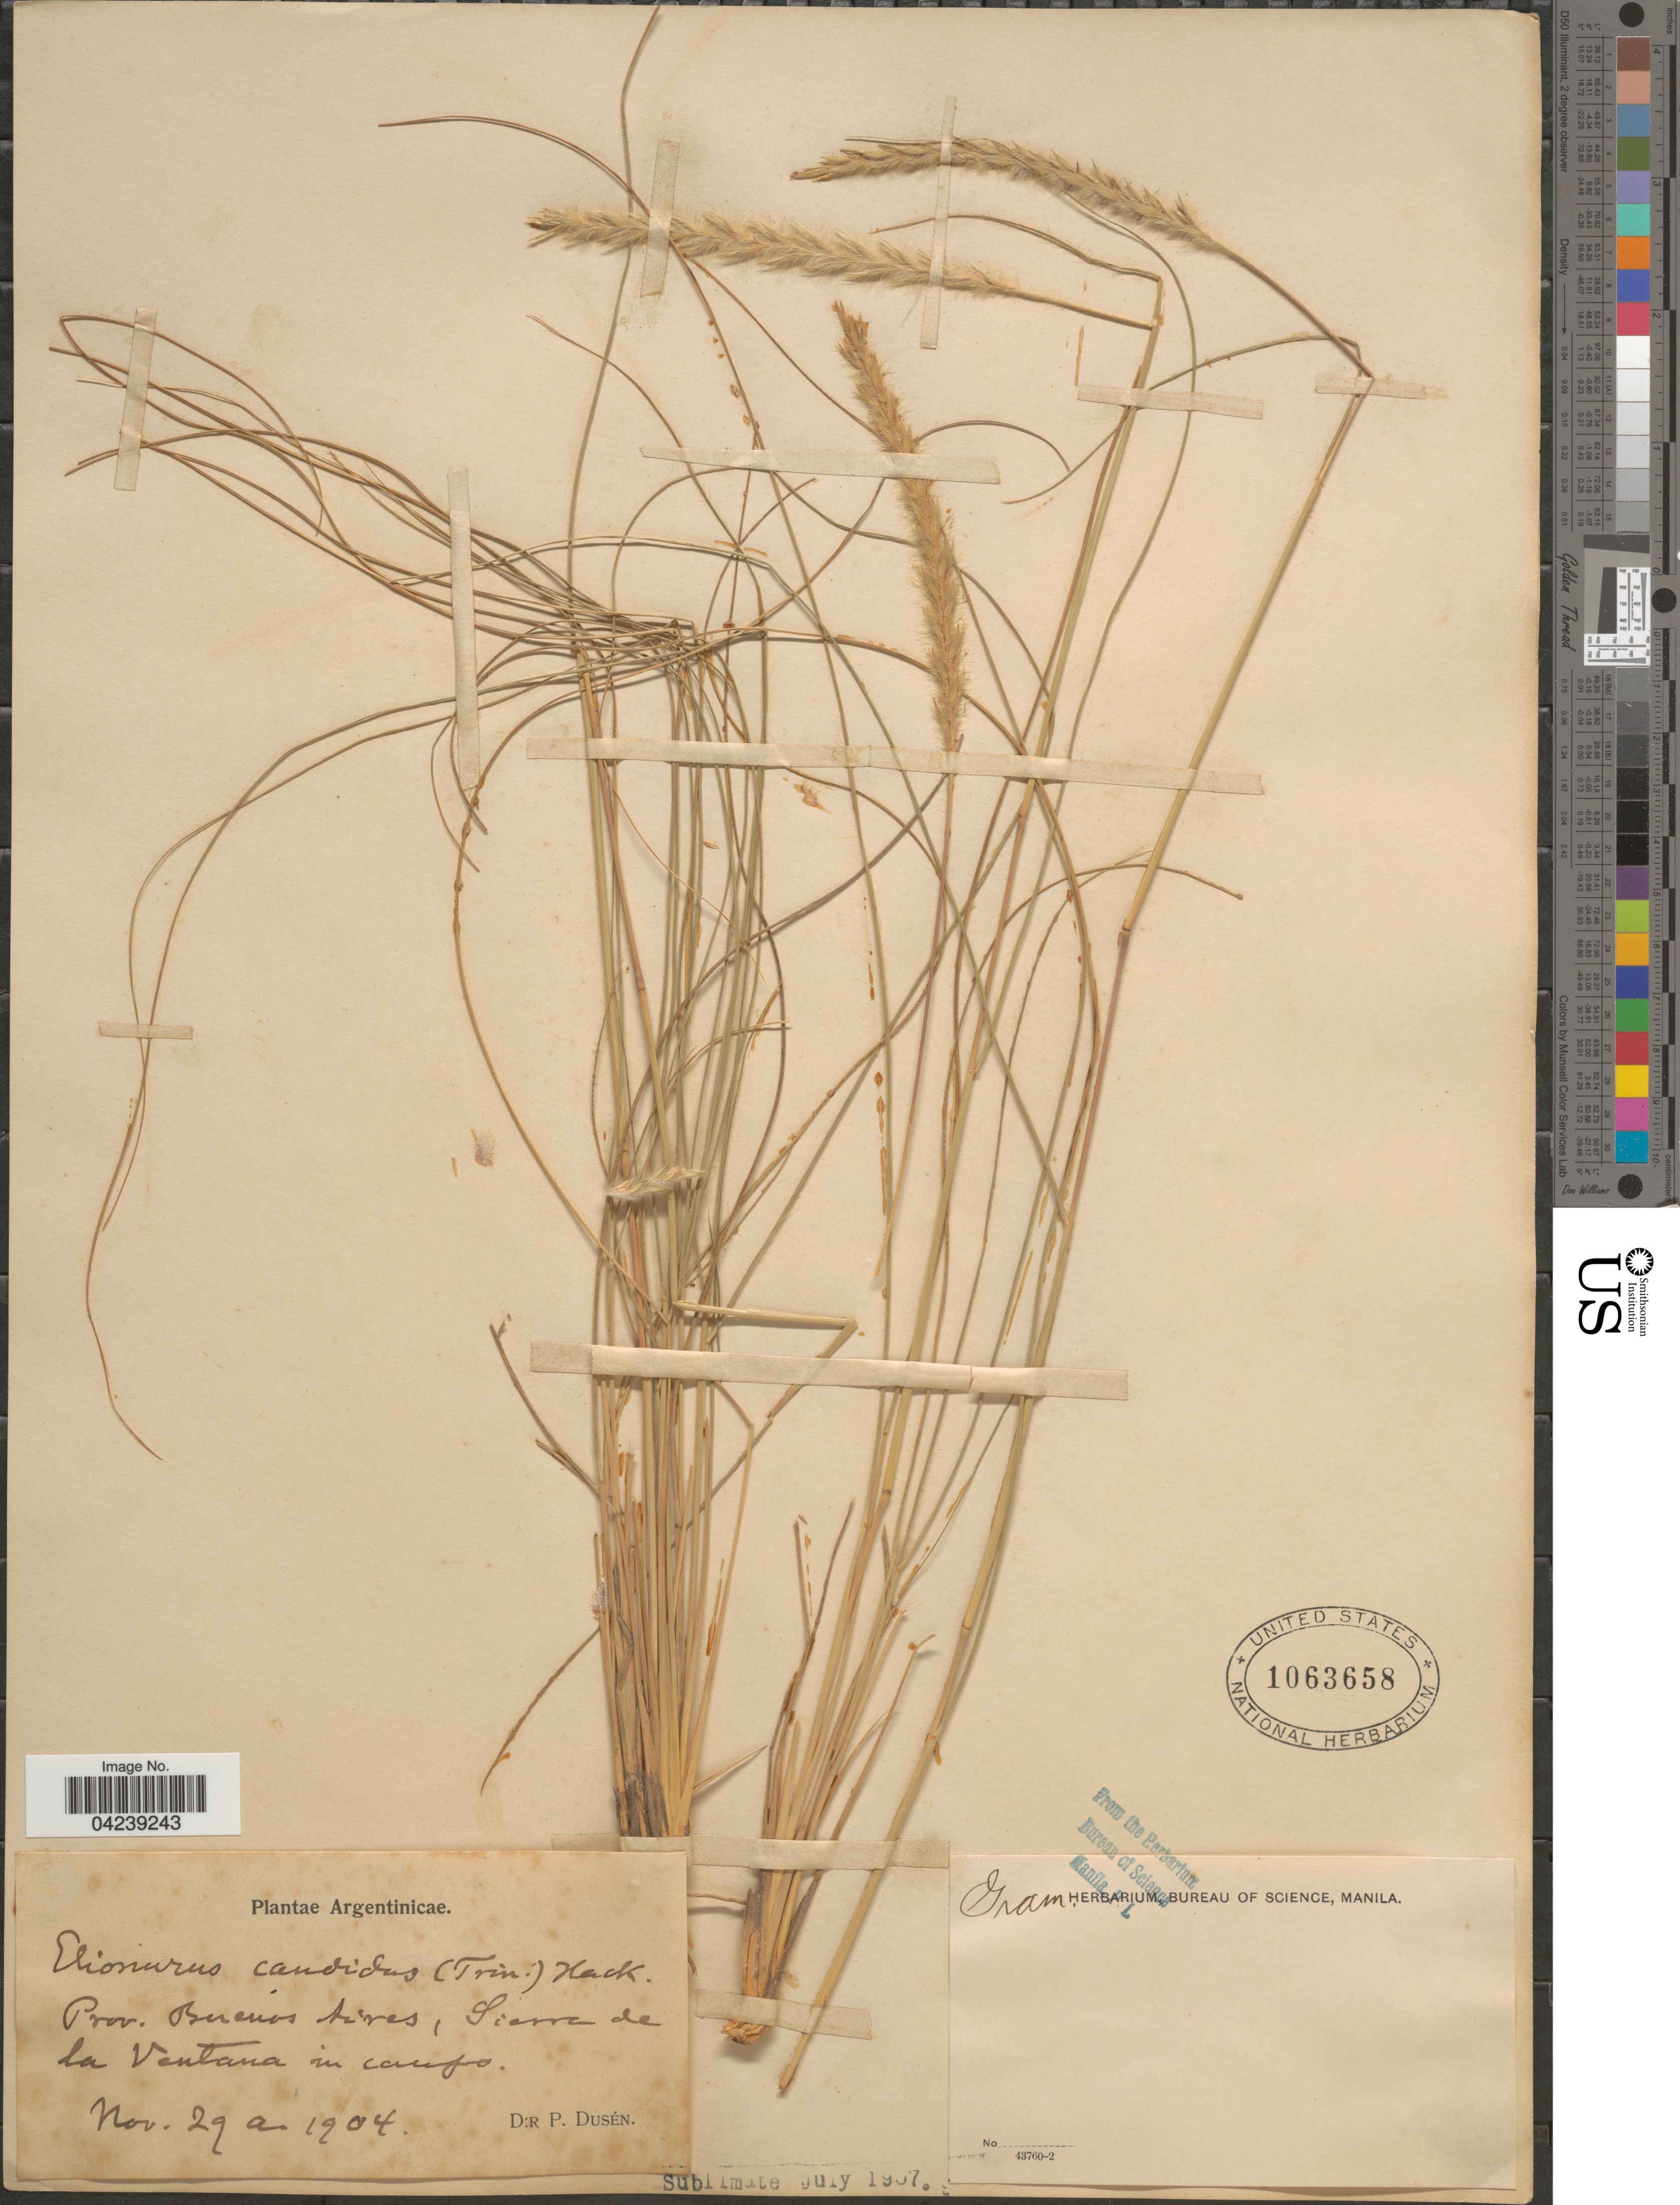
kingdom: Plantae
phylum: Tracheophyta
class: Liliopsida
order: Poales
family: Poaceae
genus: Elionurus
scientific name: Elionurus muticus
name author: (Spreng.) Kuntze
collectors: P. Dusén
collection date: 1904-11-29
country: Argentina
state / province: Buenos Aires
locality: Argentinicae. Sierra de la Ventana in campo.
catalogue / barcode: US 1063658